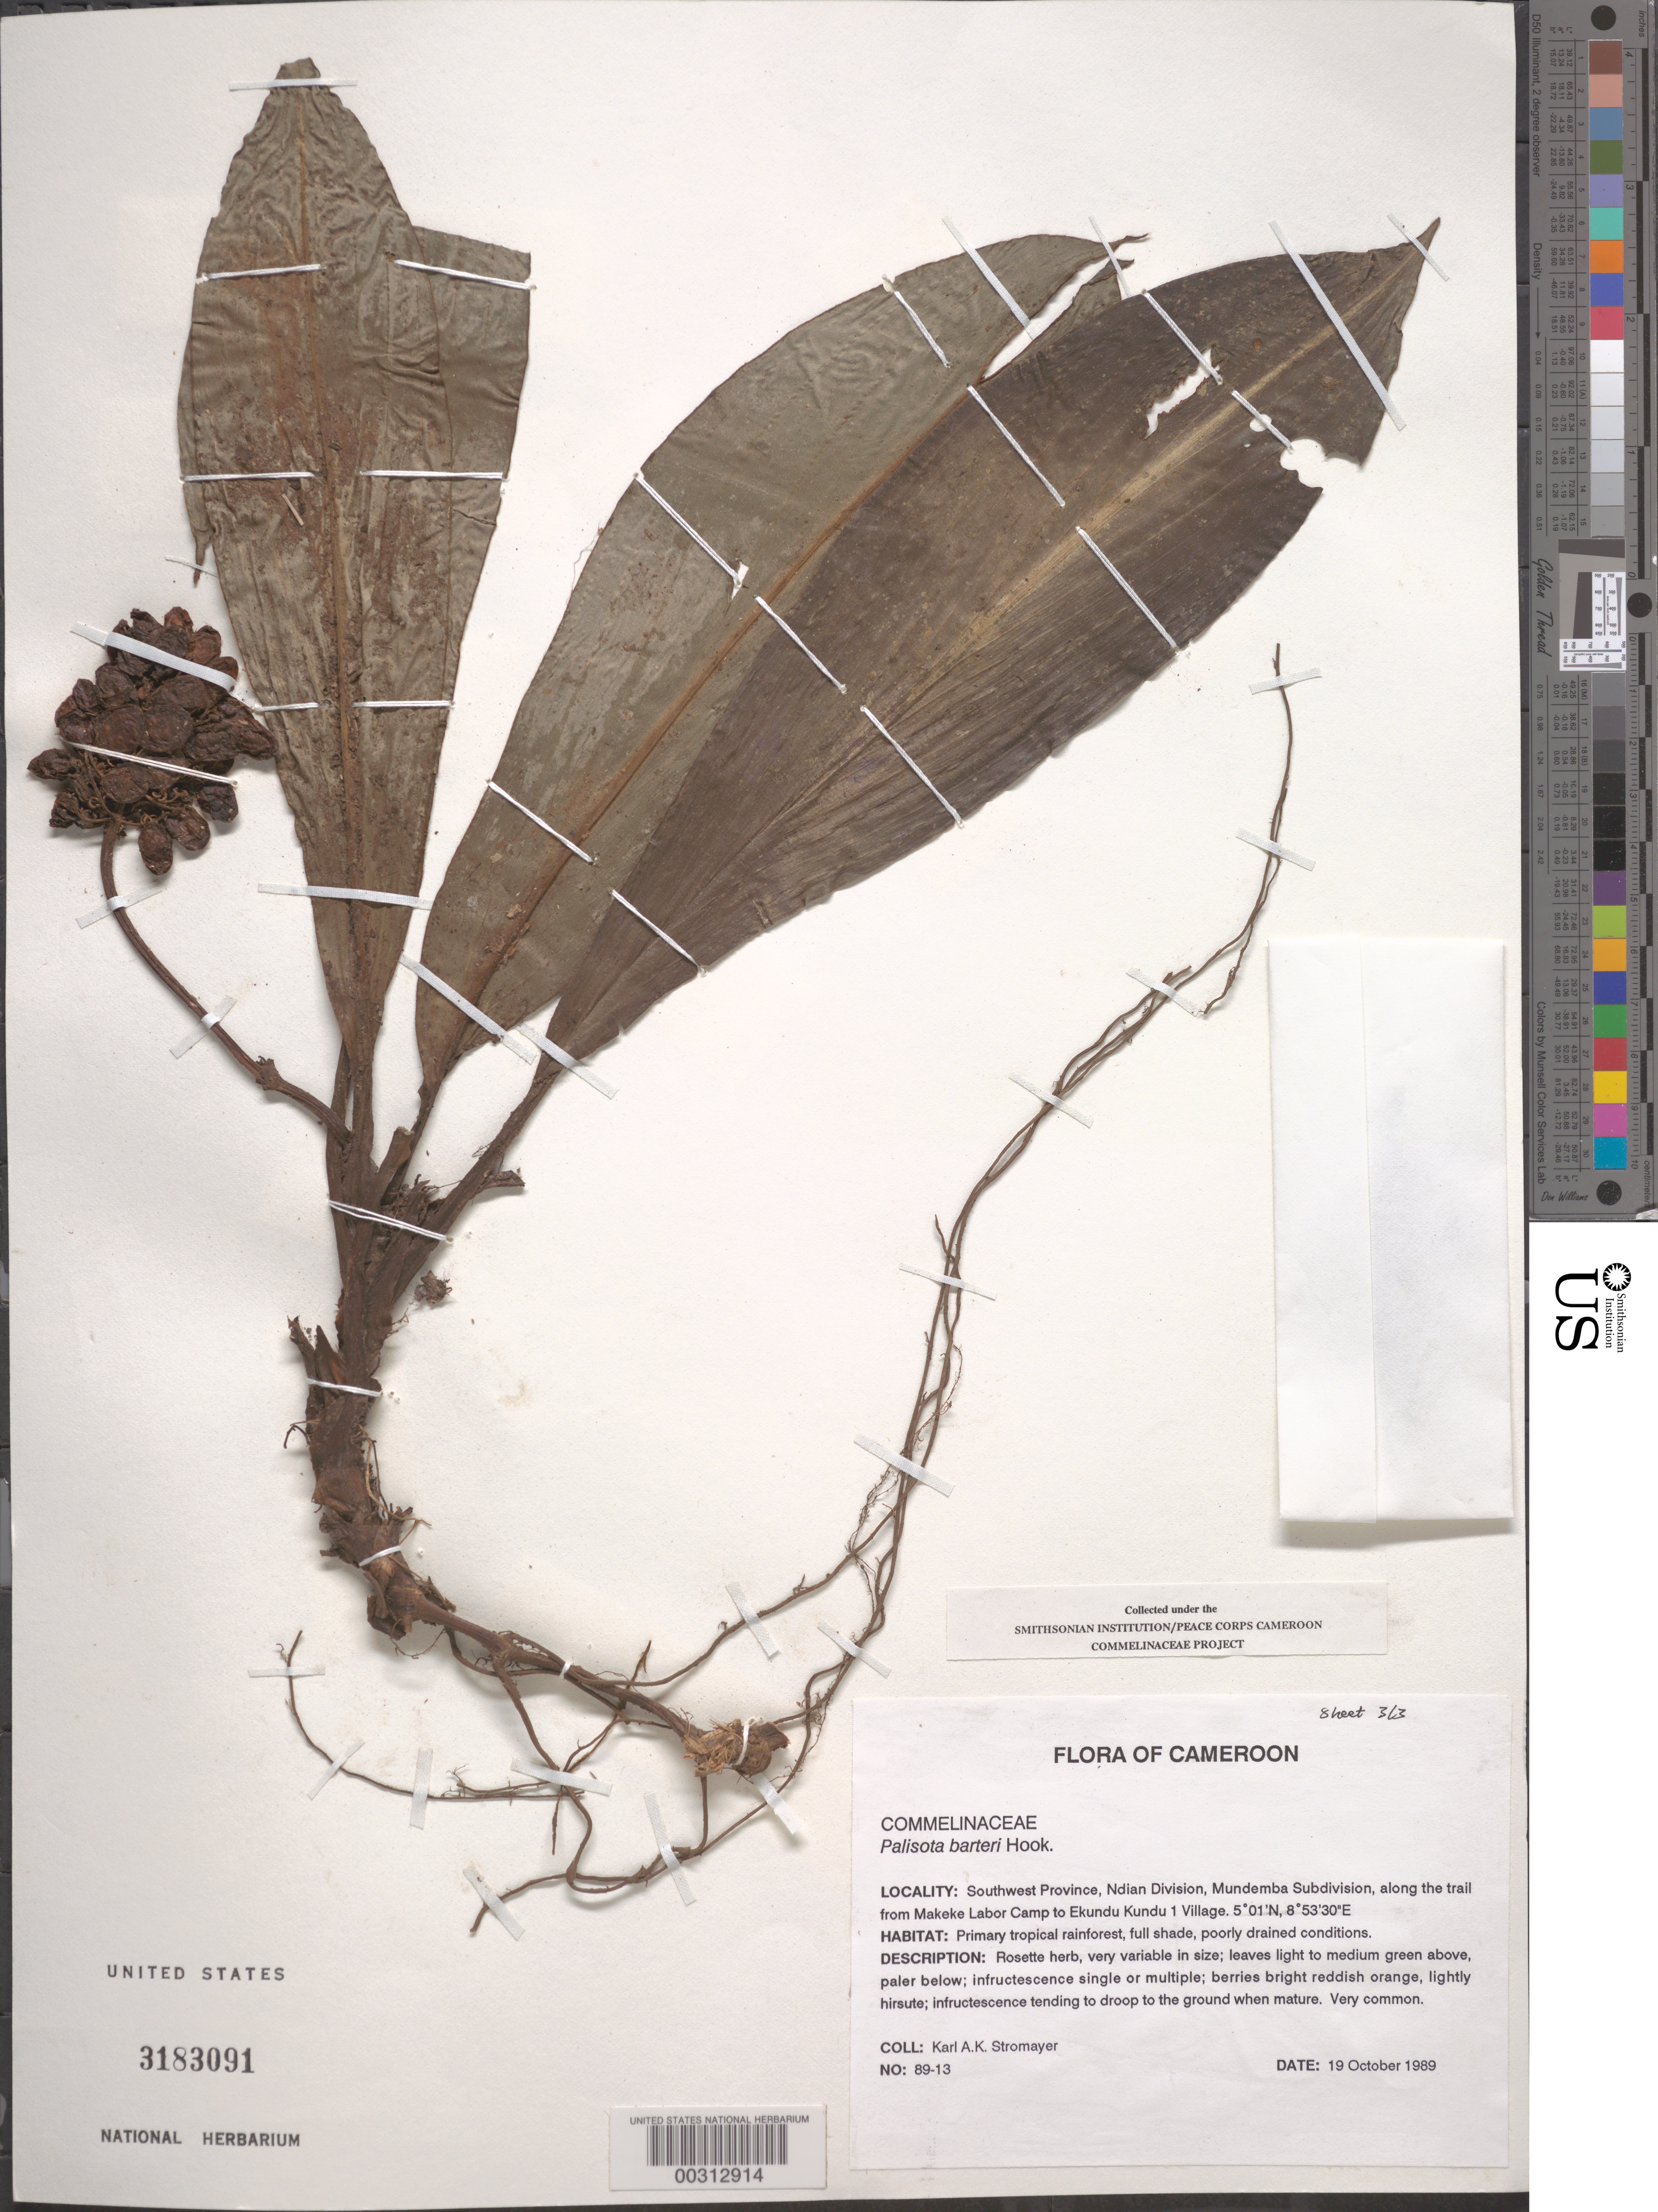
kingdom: Plantae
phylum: Tracheophyta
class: Liliopsida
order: Commelinales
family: Commelinaceae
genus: Palisota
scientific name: Palisota barteri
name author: Hook.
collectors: K. A. Stromayer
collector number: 89-13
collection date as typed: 19 Oct 1989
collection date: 1989-10-19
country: Cameroon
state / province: Sud-Ouest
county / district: Ndian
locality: Ndian div, mundemba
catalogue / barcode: US 3183091